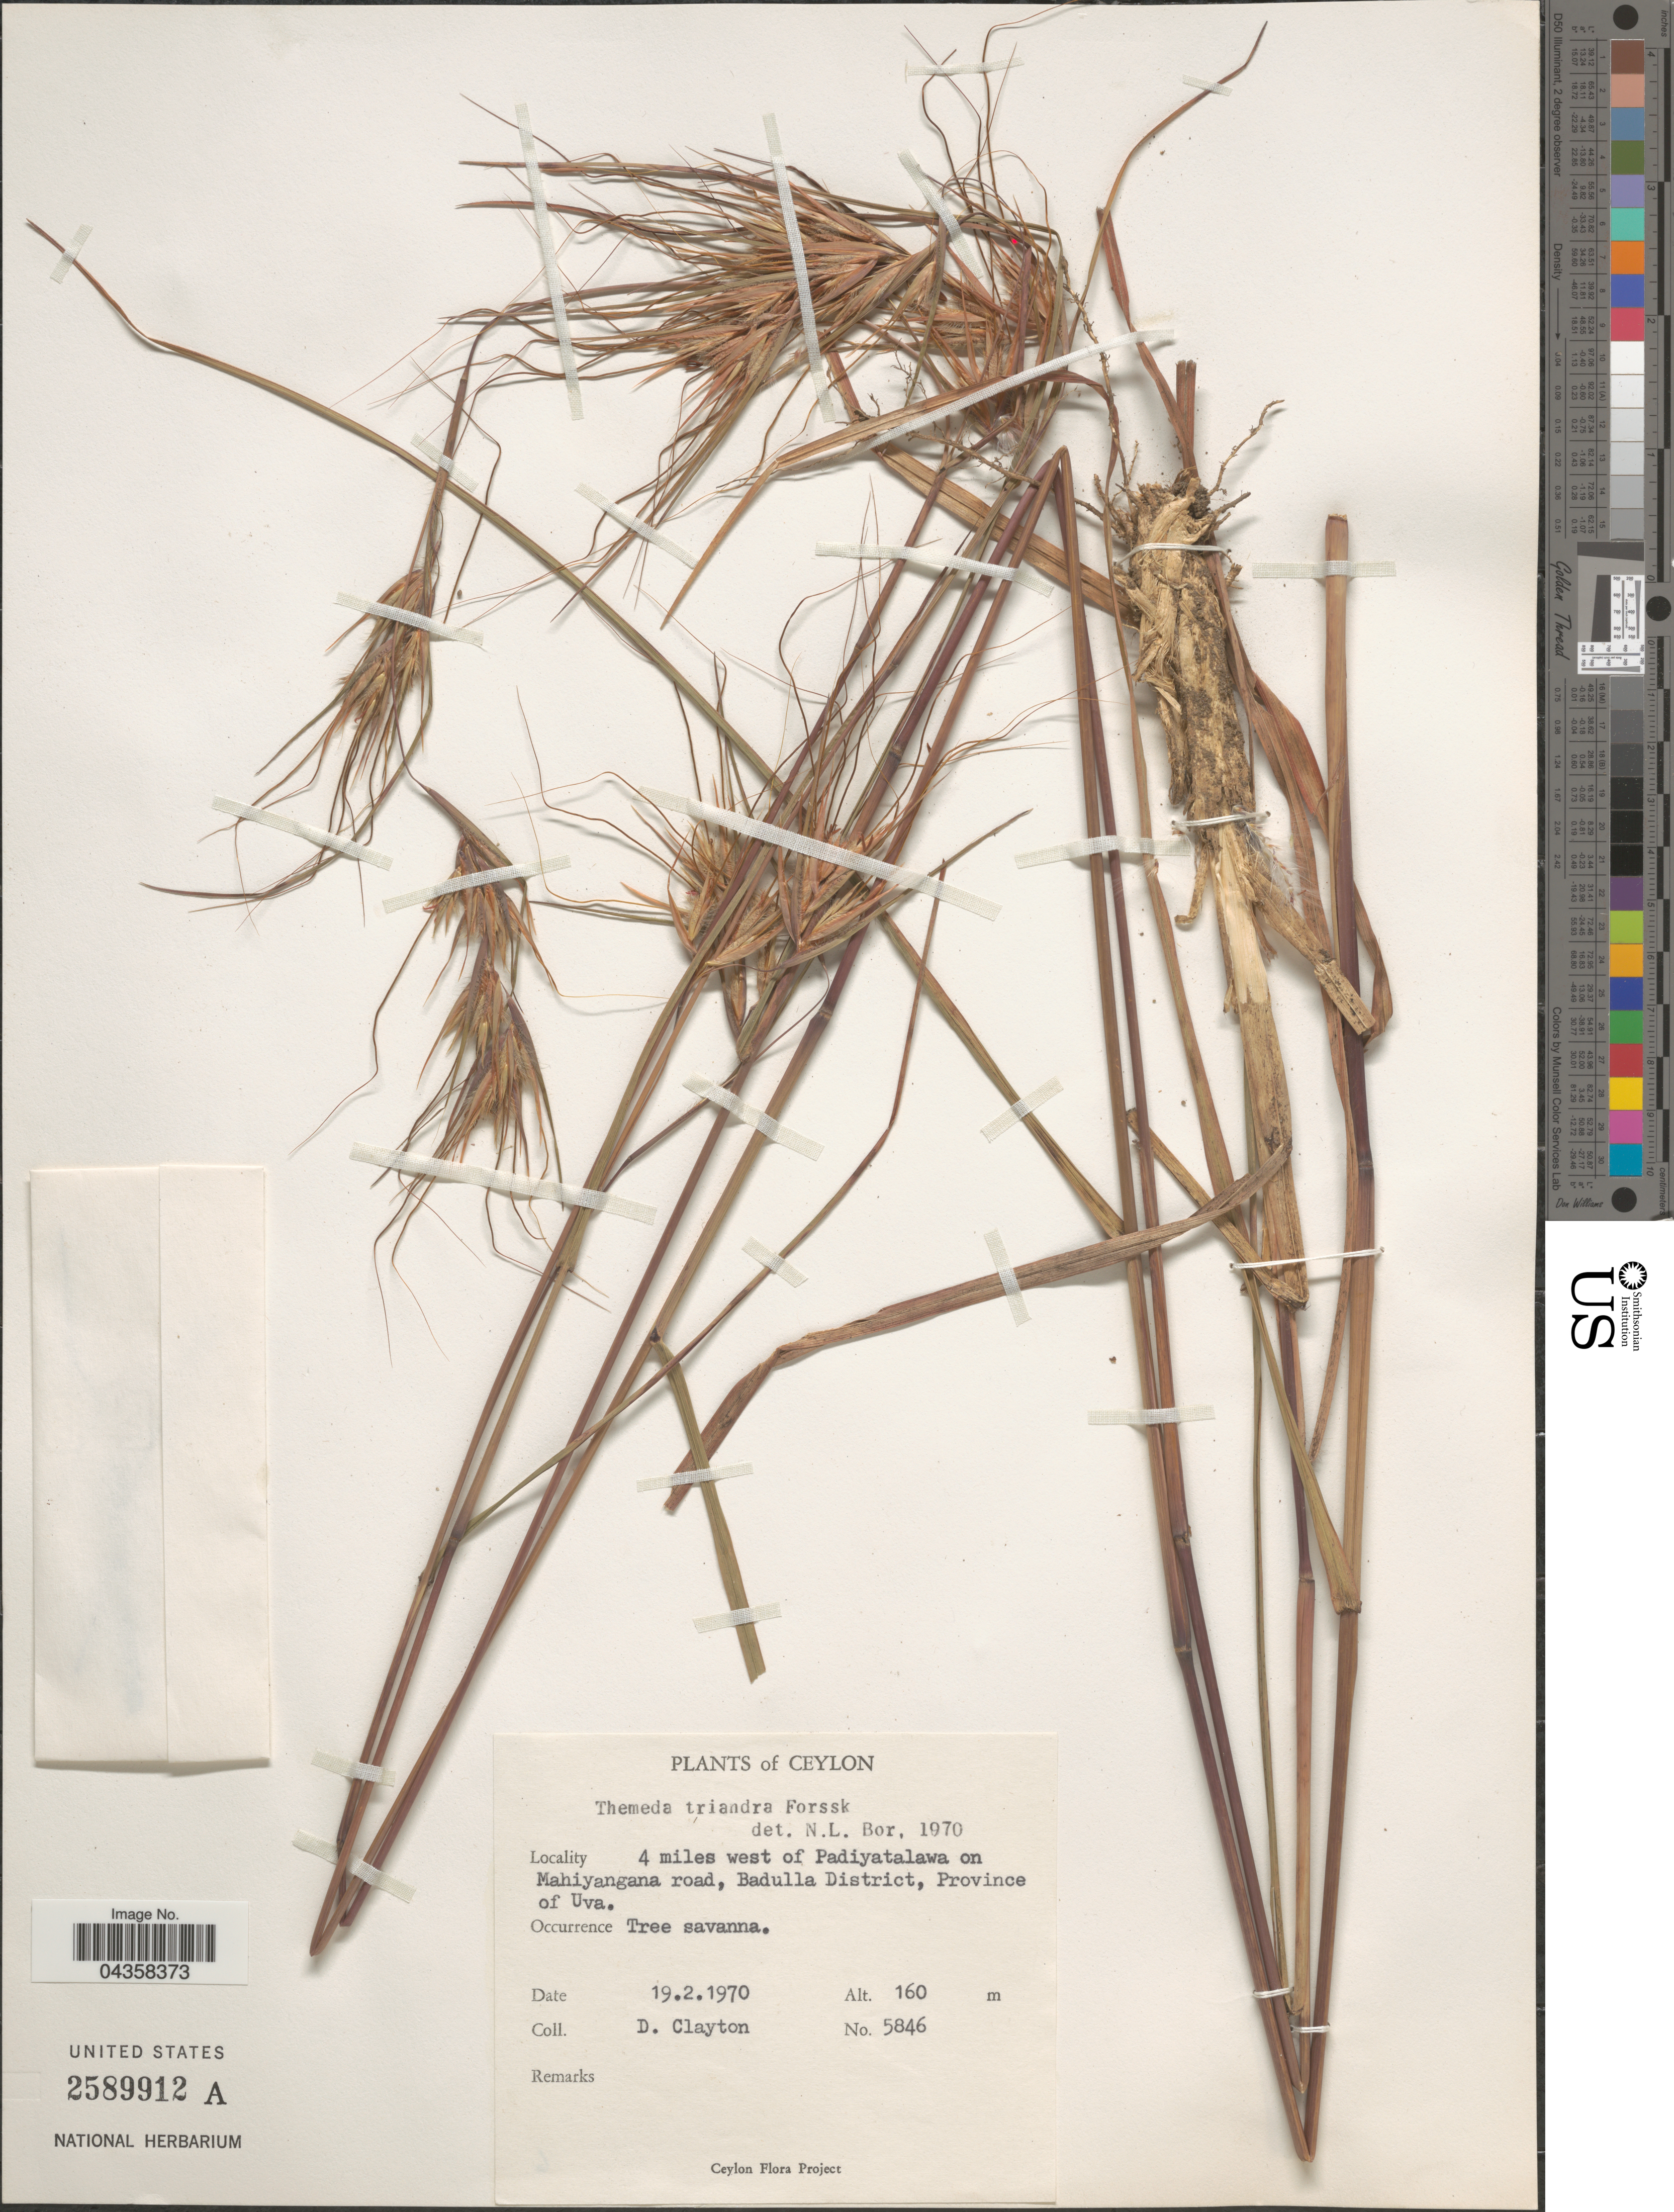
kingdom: Plantae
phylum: Tracheophyta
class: Liliopsida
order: Poales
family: Poaceae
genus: Themeda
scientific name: Themeda triandra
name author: Forssk.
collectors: D. Clayton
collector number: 5846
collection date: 1970-02-19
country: Sri Lanka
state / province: Uva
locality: Ceylon. 4 miles west of Padiyatalawa on Mahiyangana road, Badulla District, Province of Uva.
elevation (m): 160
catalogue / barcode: US 2589912A